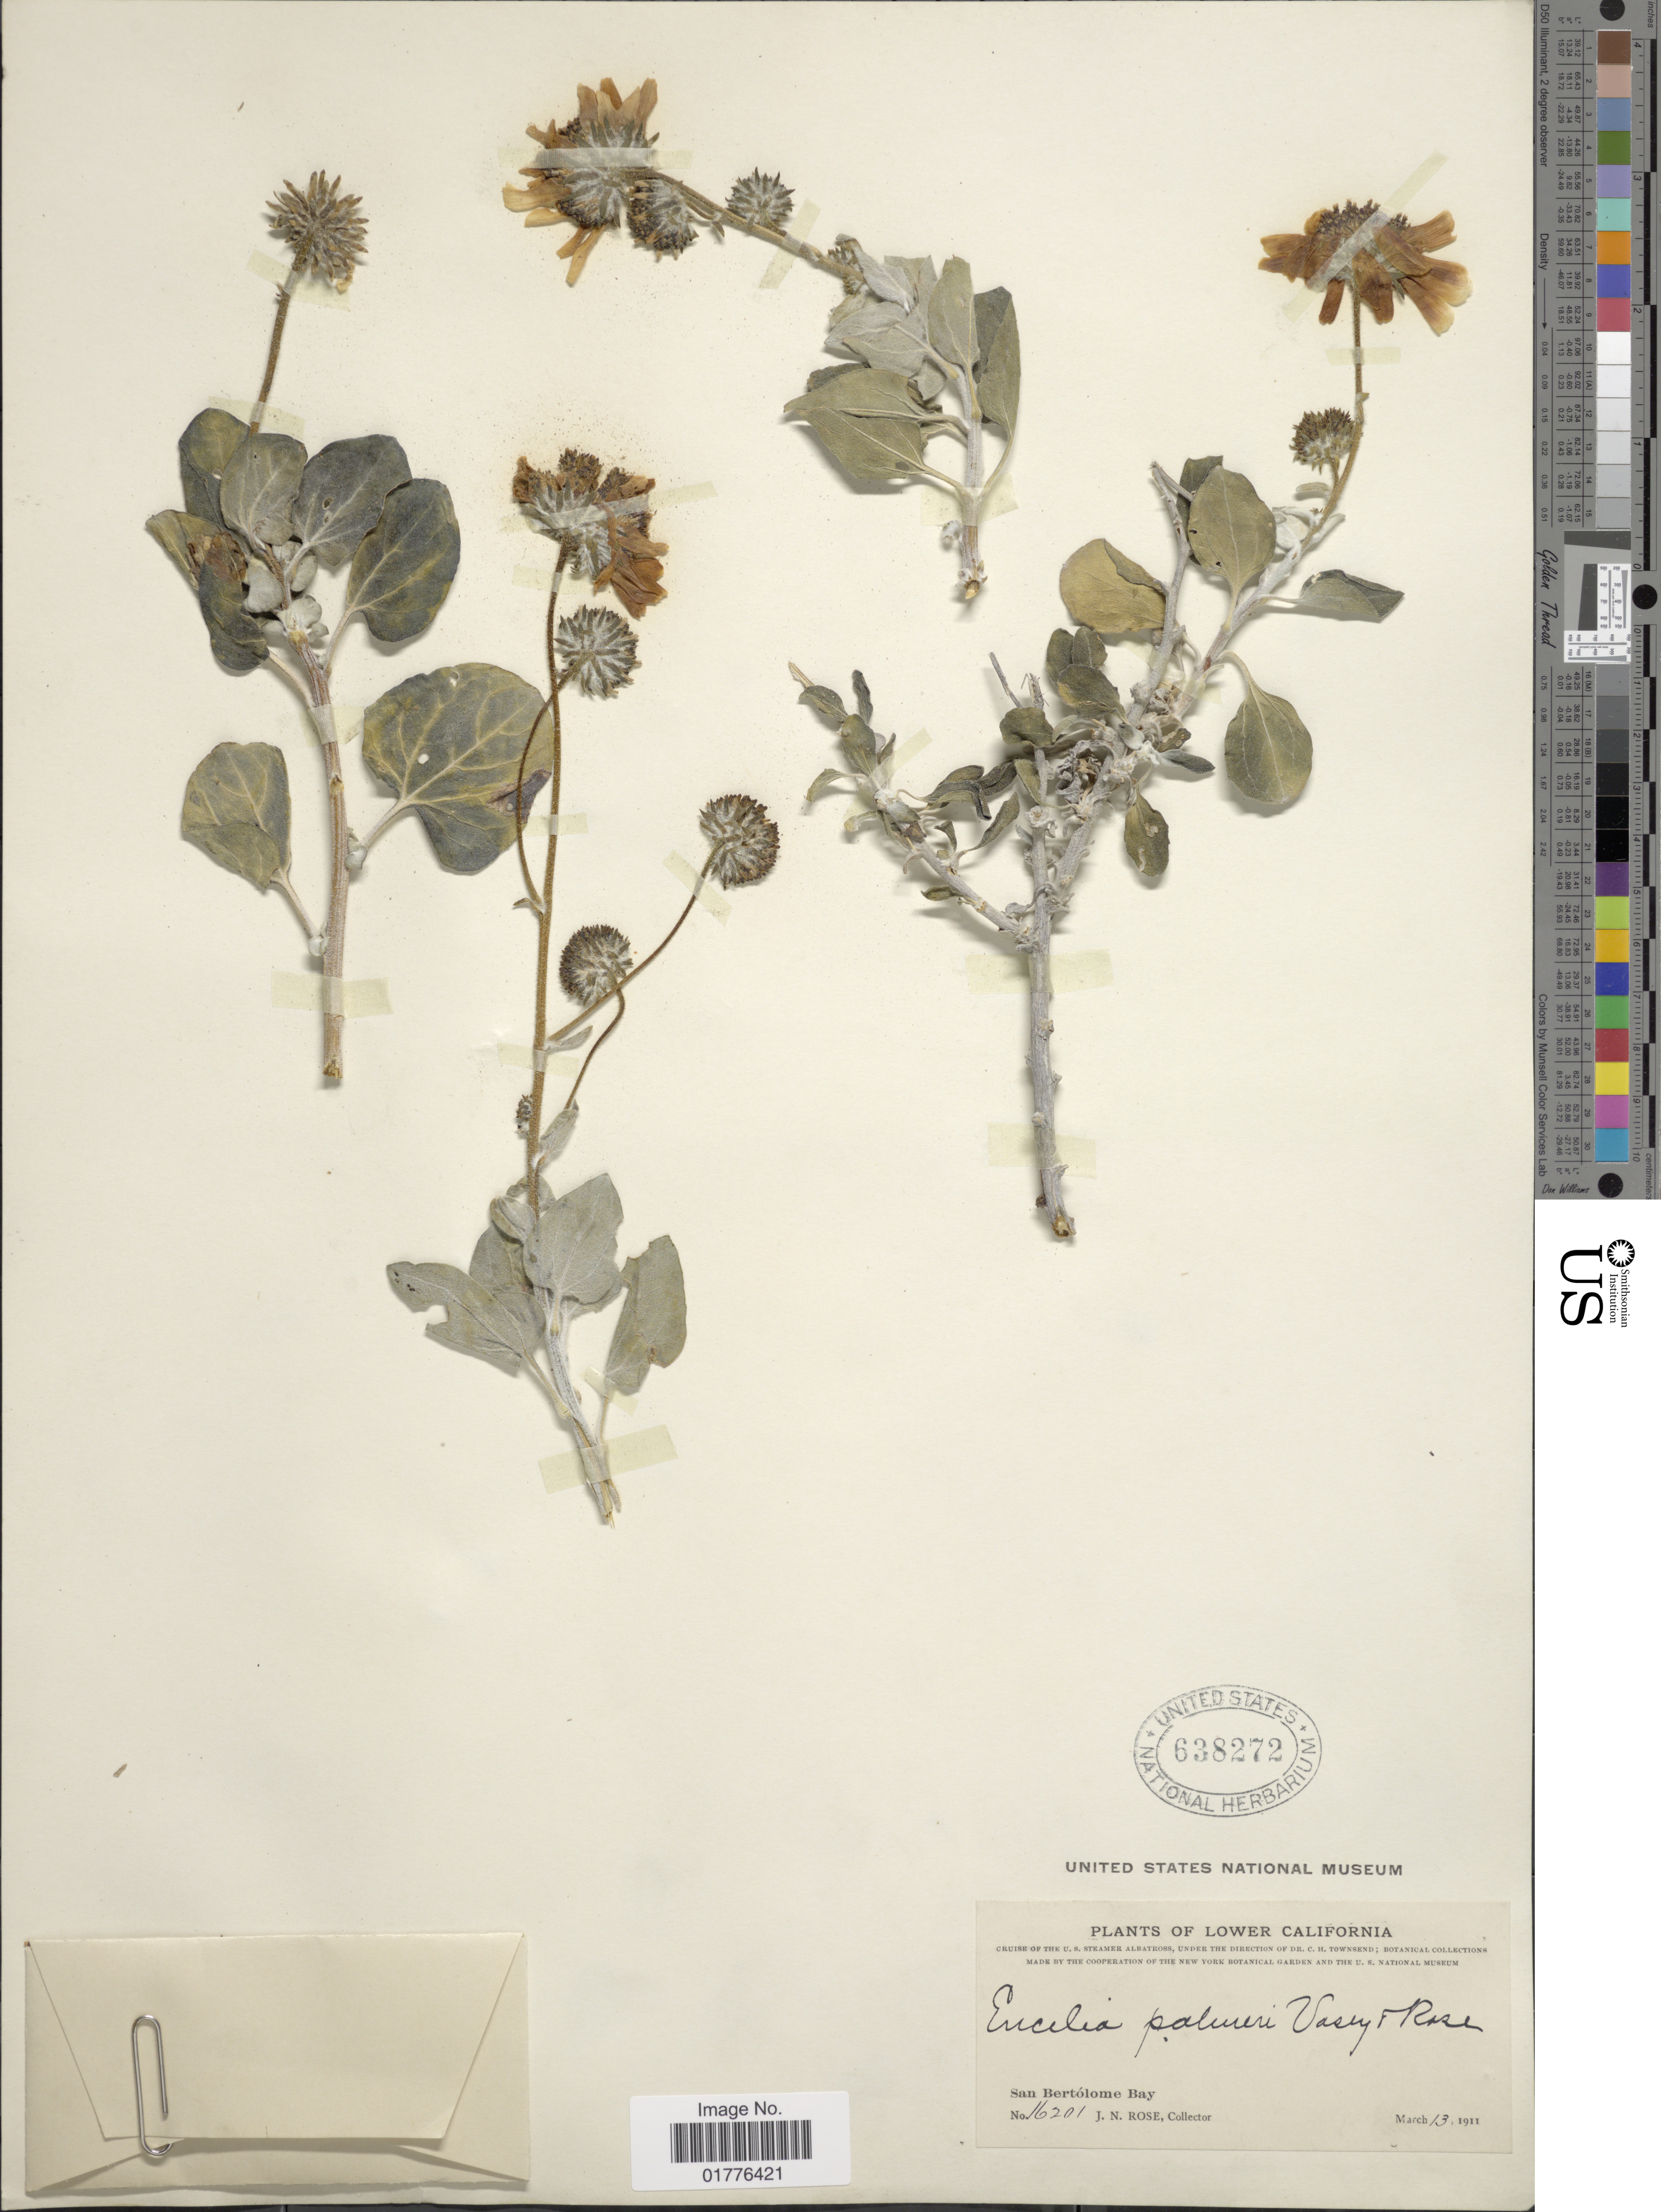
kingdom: Plantae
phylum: Tracheophyta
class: Magnoliopsida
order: Asterales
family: Asteraceae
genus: Encelia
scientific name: Encelia palmeri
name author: Vasey & Rose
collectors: J. N. Rose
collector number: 16201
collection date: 1911-03-13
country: Mexico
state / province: Baja California Sur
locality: Lower California, San Bertolome Bay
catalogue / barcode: US 638272